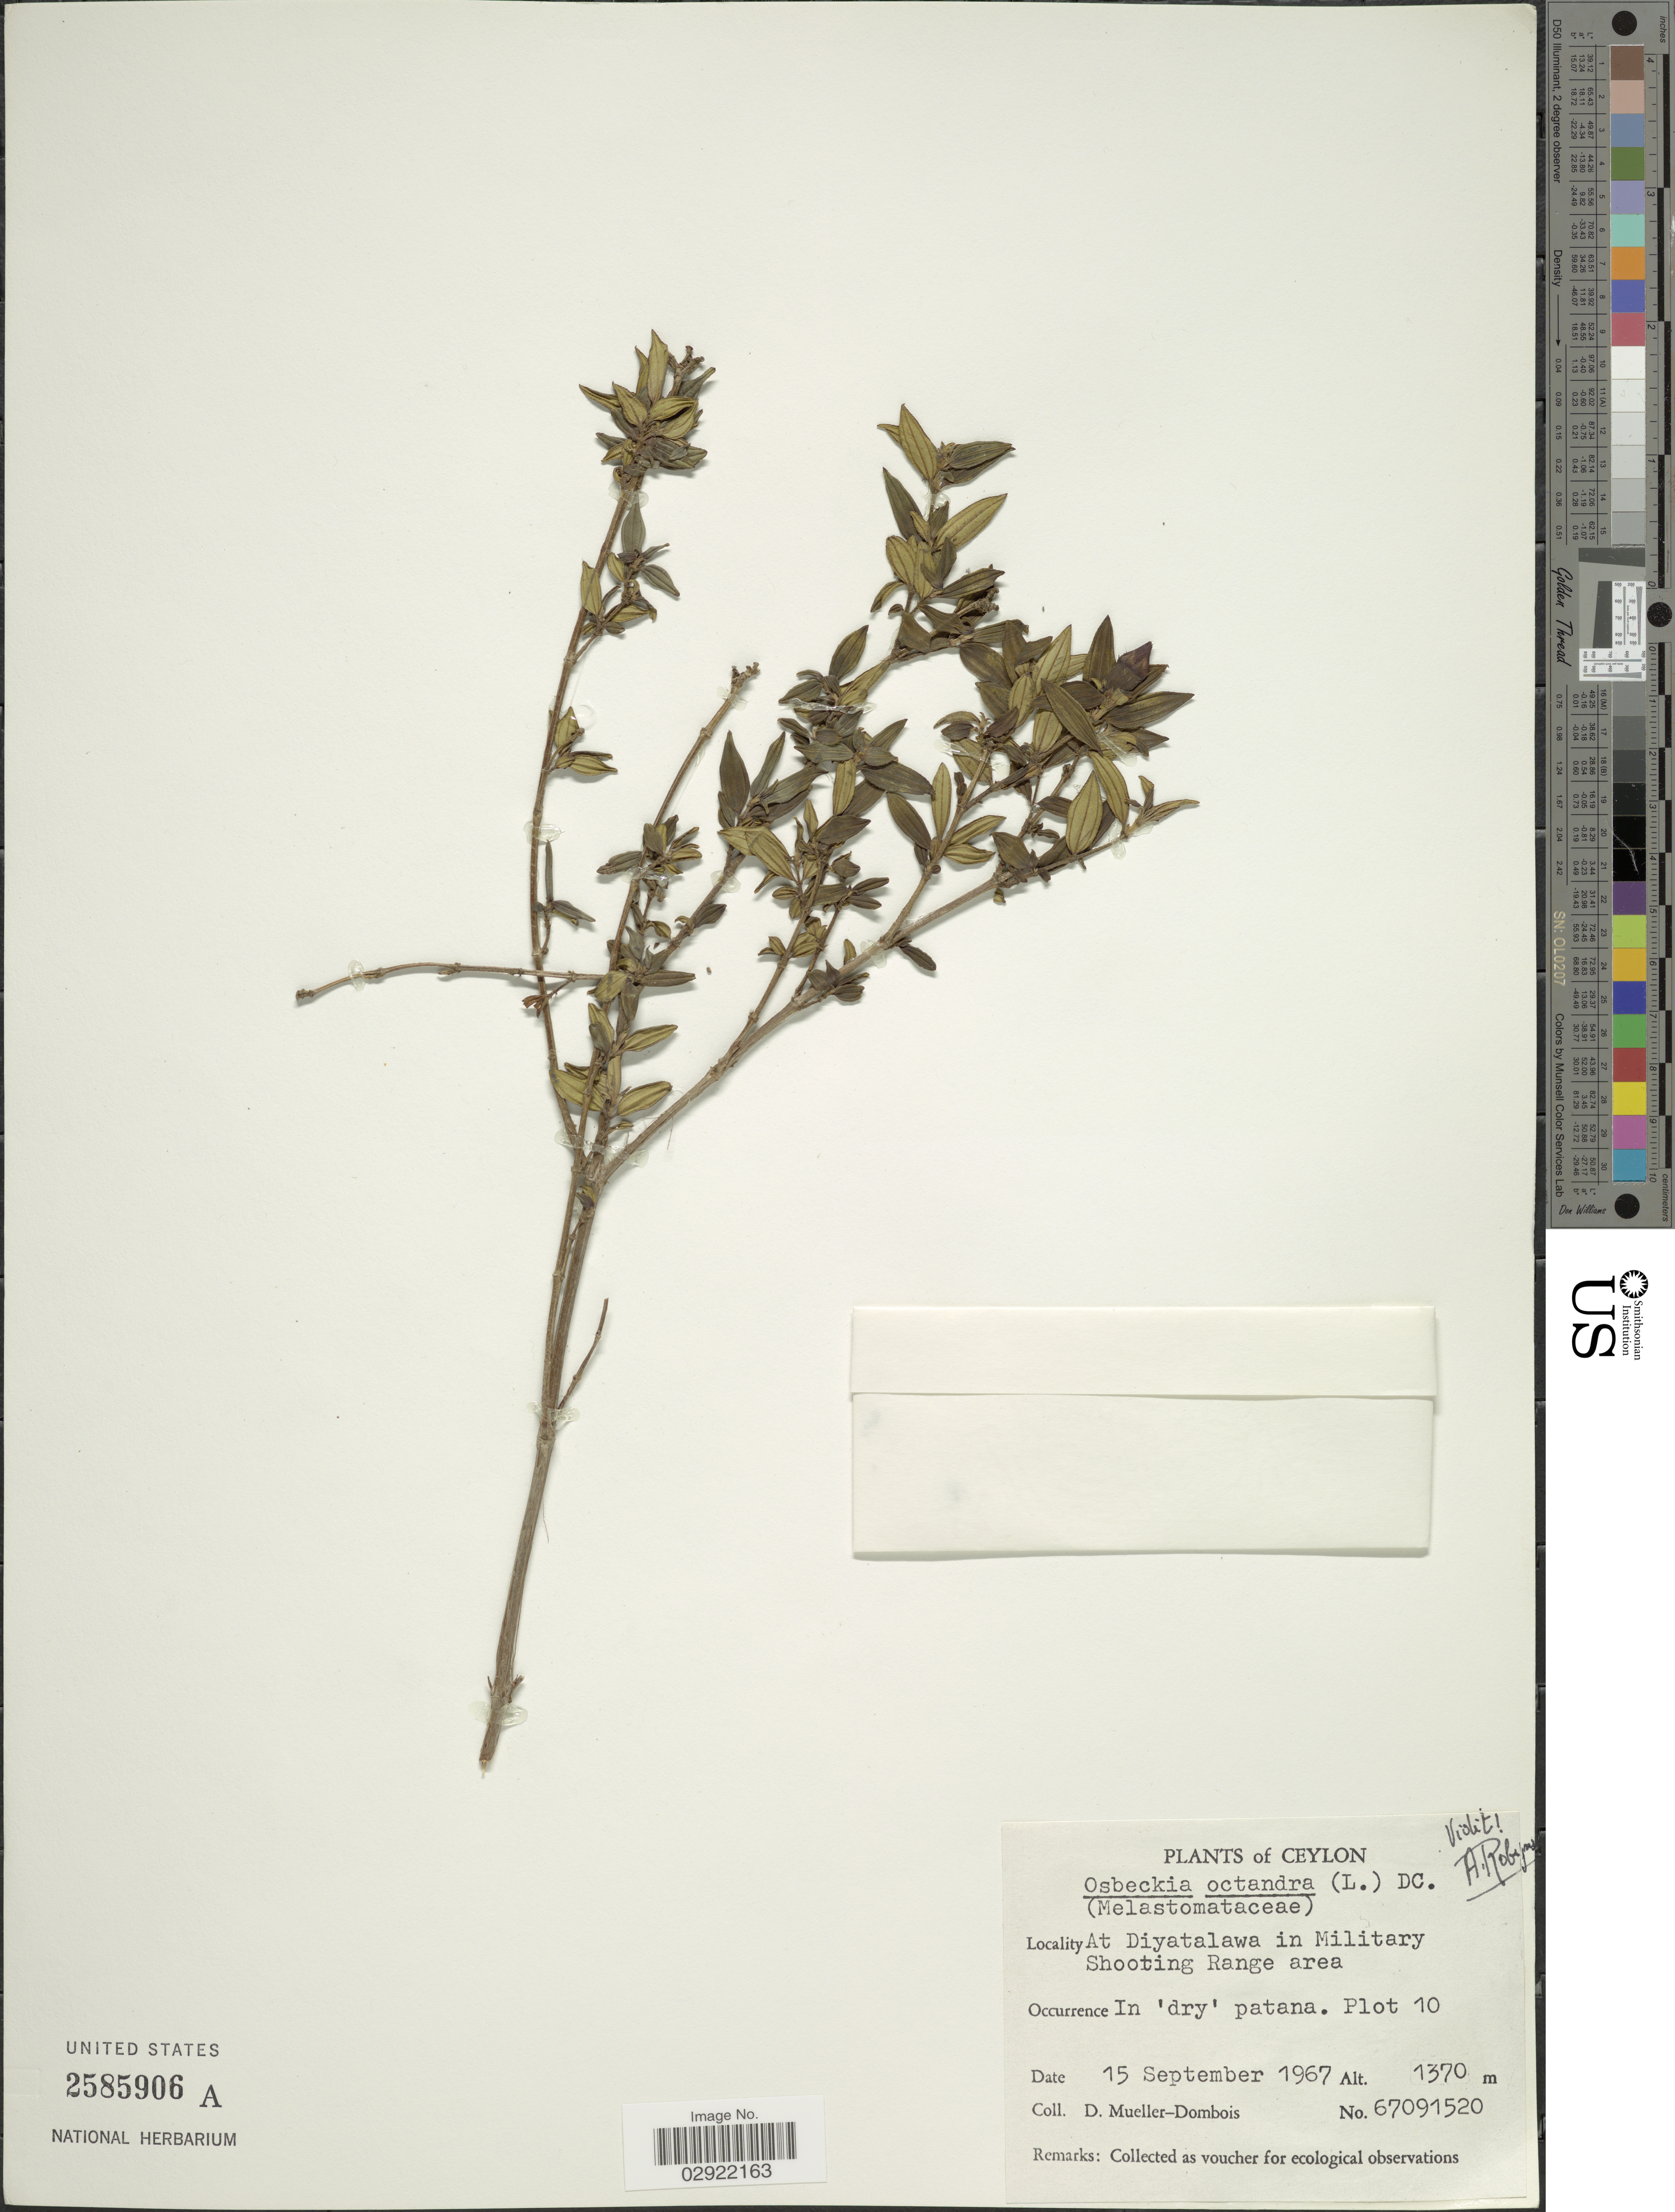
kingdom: Plantae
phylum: Tracheophyta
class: Magnoliopsida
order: Myrtales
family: Melastomataceae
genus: Osbeckia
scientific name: Osbeckia octandra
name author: DC.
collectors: D. Mueller-Dombois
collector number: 67091520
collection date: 1967-09-15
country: Sri Lanka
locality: Ceylon. At Diyatalawa in Military Shooting Range area. Plot 10.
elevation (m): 1370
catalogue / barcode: US 2585906A